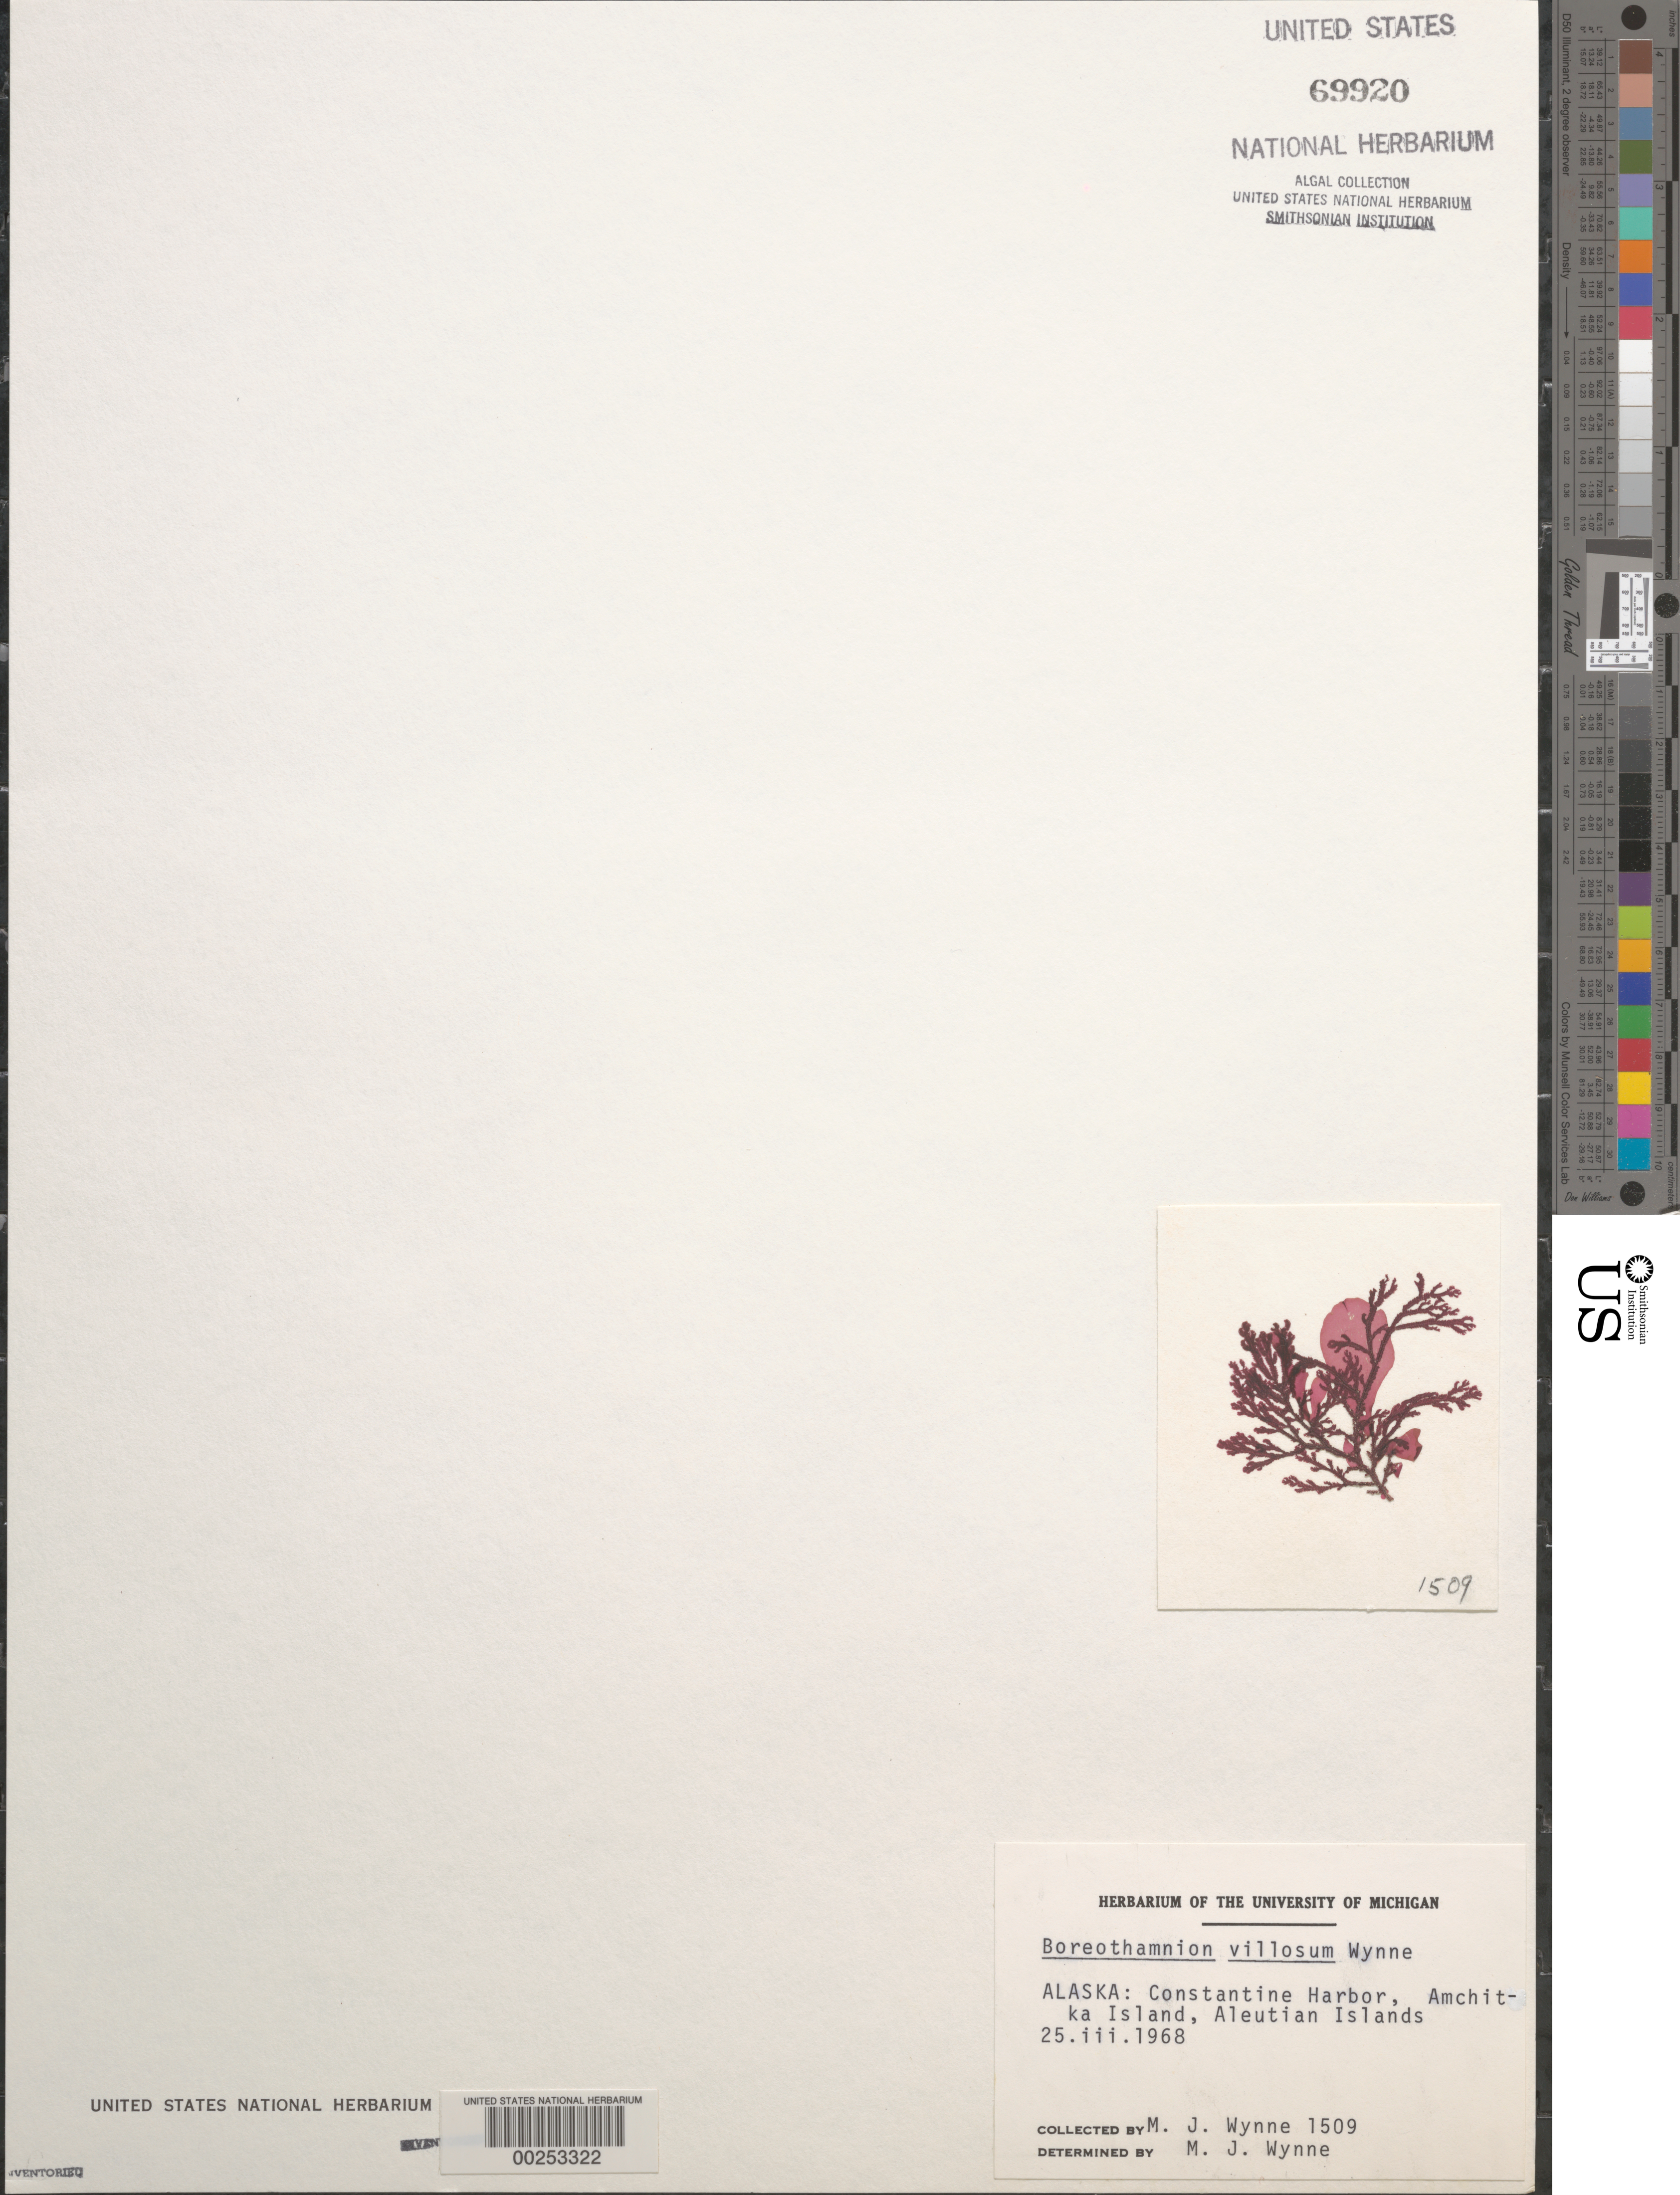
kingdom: Plantae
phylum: Rhodophyta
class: Florideophyceae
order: Ceramiales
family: Ceramiaceae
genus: Boreothamnion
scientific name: Boreothamnion villosum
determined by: Wynne, M. J.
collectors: M.J. Wynne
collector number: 1509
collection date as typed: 25 Mar 1968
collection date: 1968-03-25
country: United States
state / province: Alaska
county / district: Aleutian Islands Division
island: Amchitka Island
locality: Constantine Harbor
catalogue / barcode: US 69920